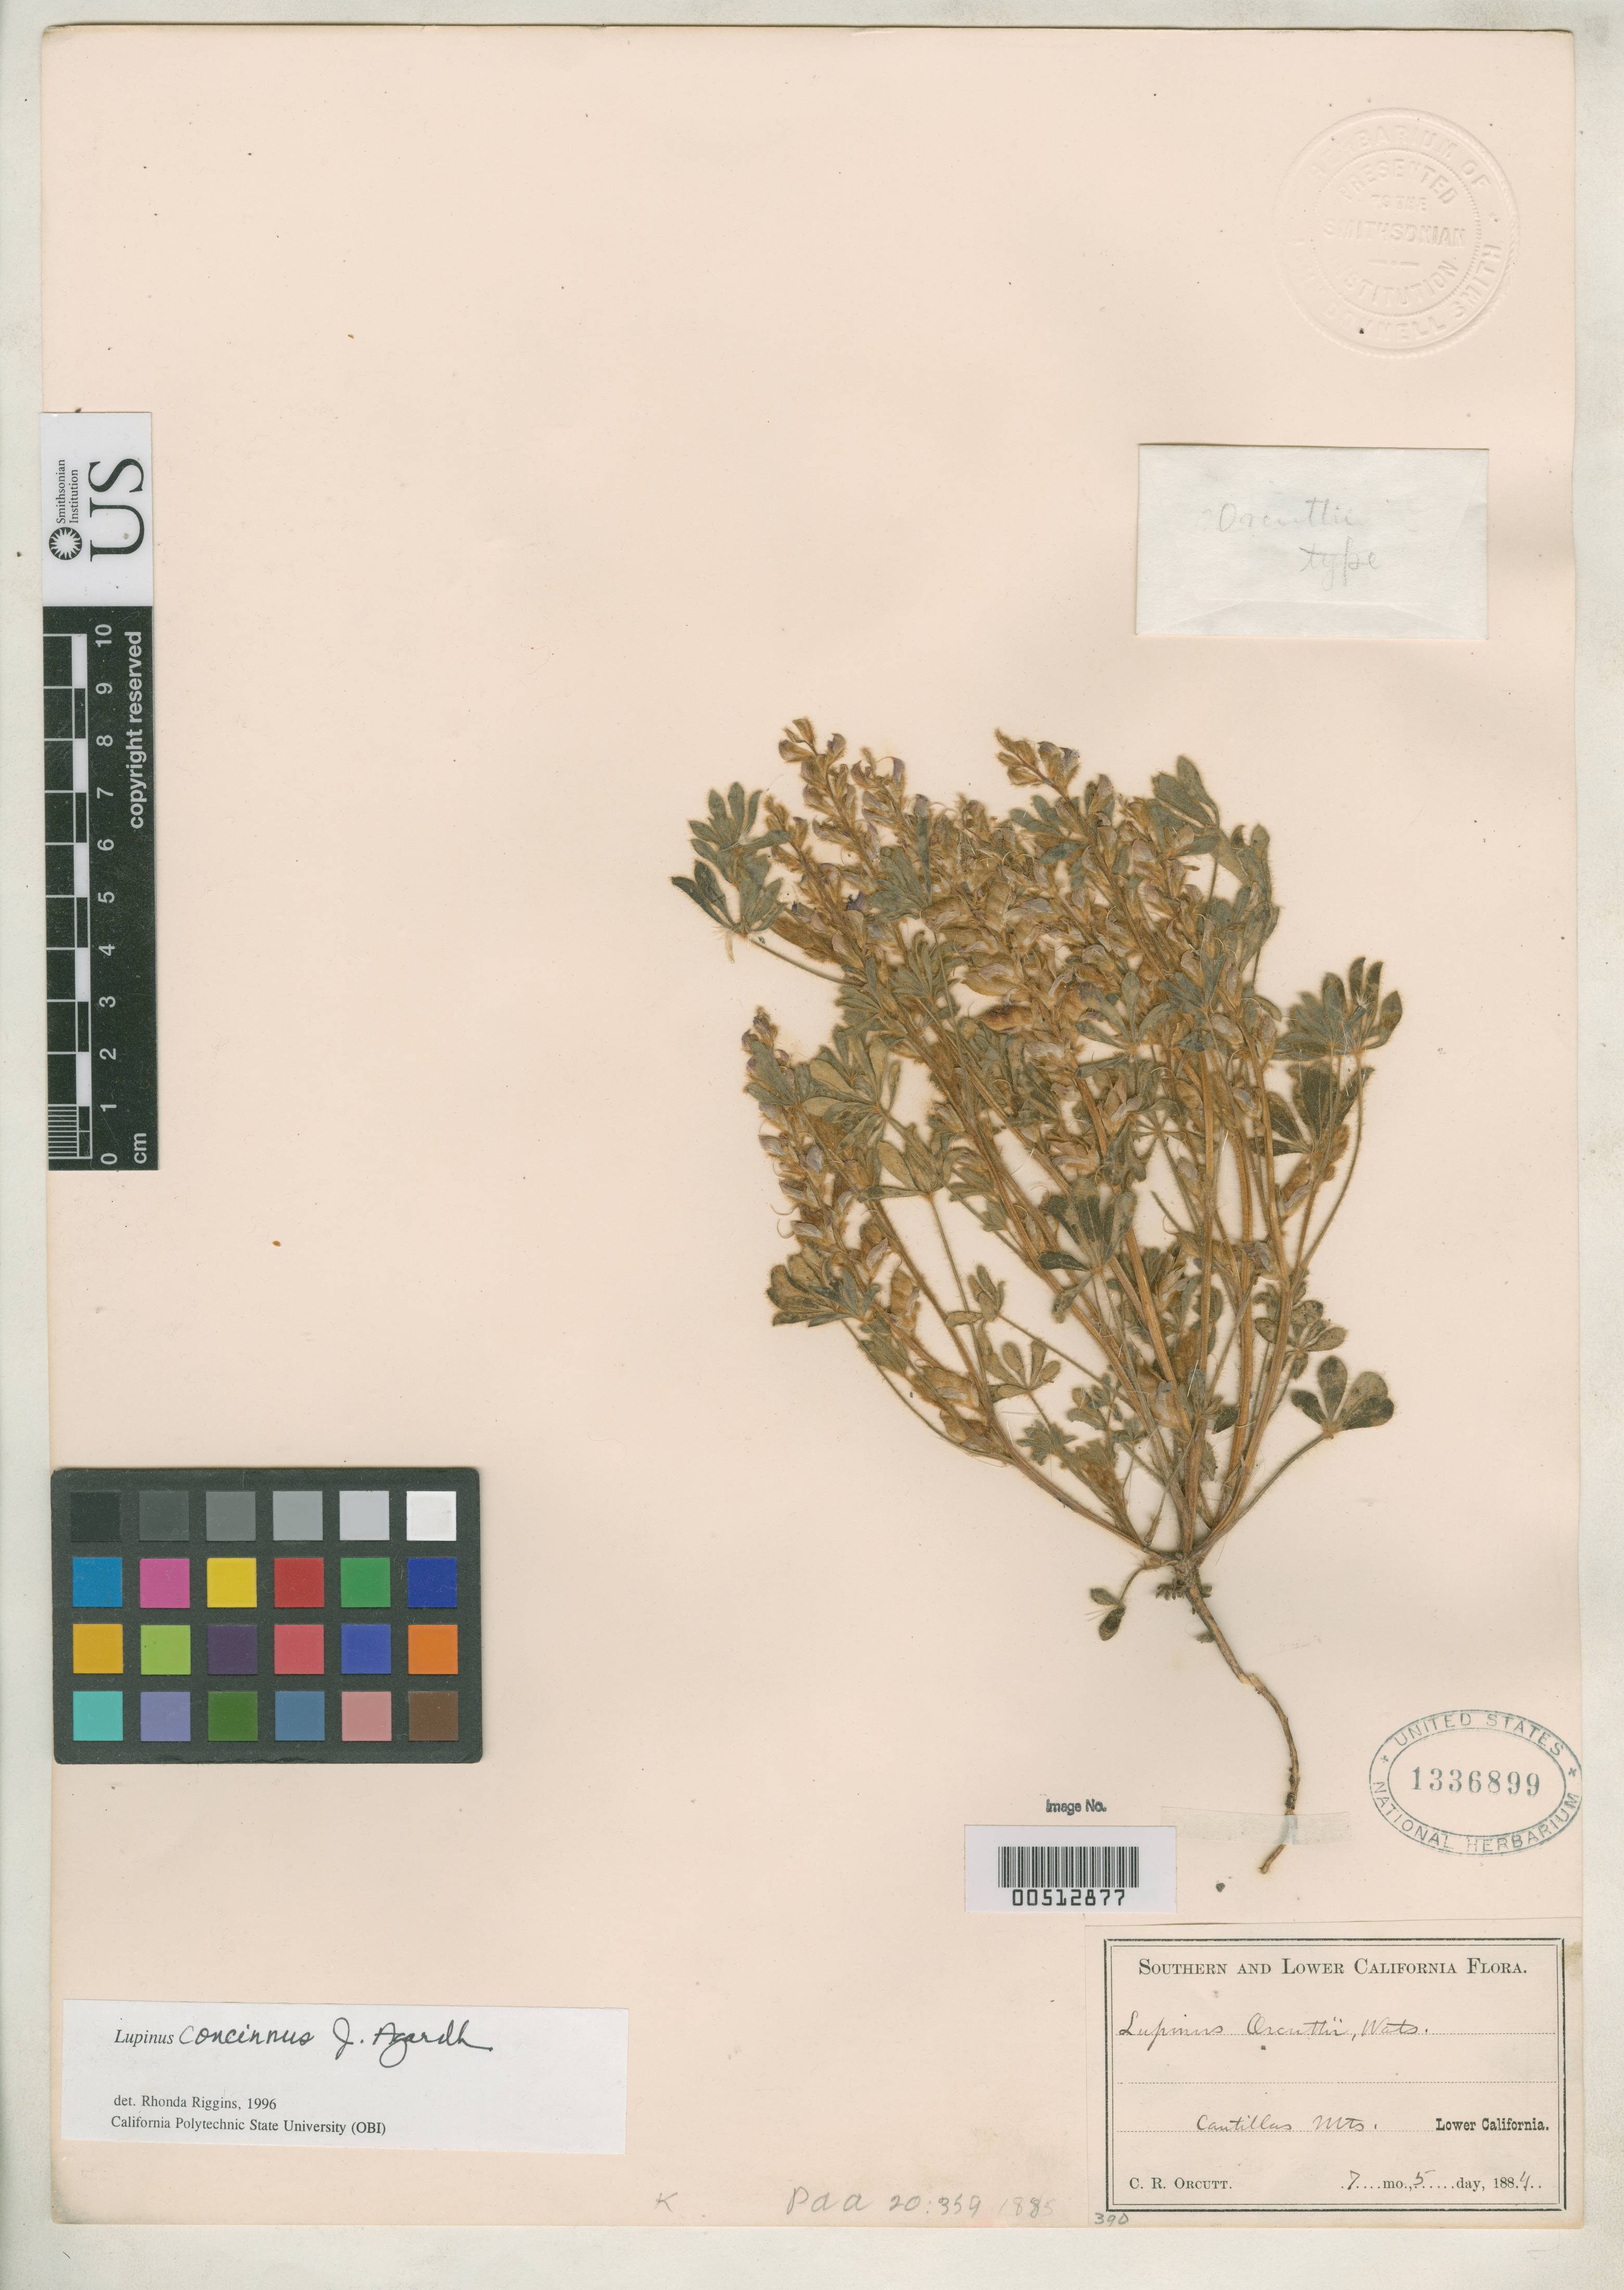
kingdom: Plantae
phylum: Tracheophyta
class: Magnoliopsida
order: Fabales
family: Fabaceae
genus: Lupinus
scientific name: Lupinus orcuttii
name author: S. Watson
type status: Type Collection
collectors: C. R. Orcutt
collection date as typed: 05 Jul 1884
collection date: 1884-07-05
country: Mexico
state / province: Baja California Norte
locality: Cantillas Mountains.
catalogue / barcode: US 1336899